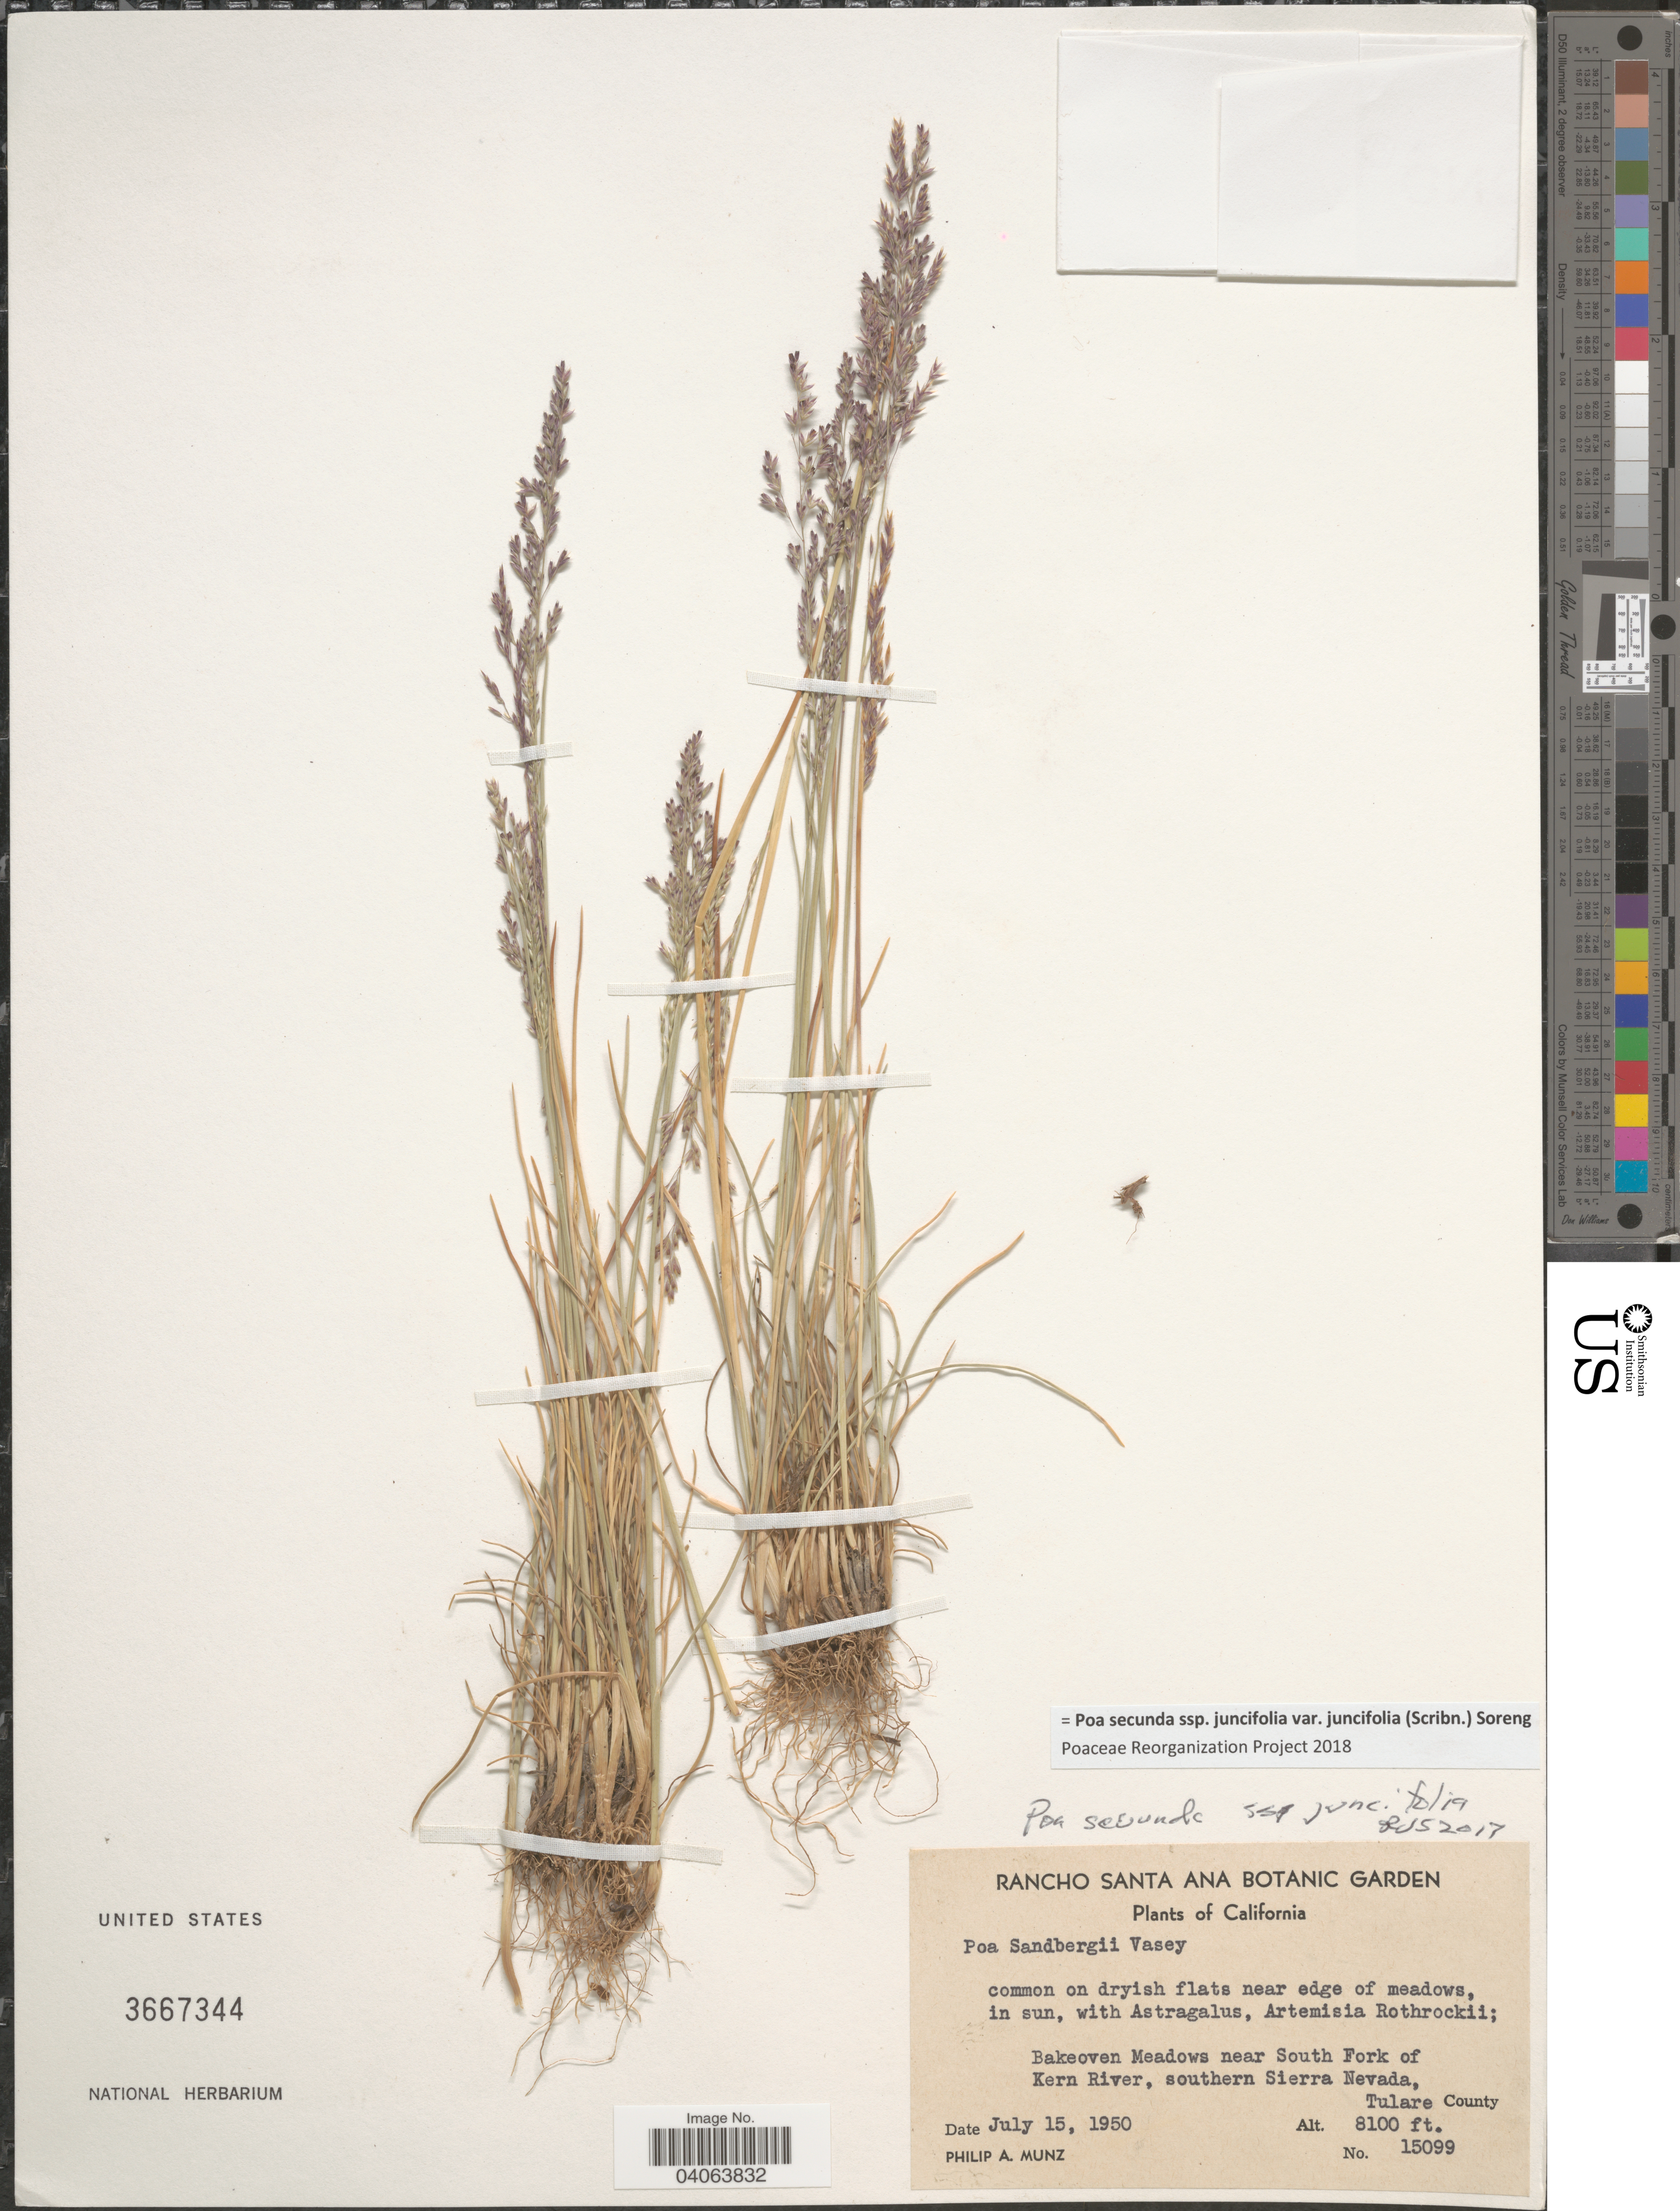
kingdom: Plantae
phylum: Tracheophyta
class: Liliopsida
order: Poales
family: Poaceae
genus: Poa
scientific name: Poa secunda subsp. juncifolia var. juncifolia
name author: (Scribn.) Soreng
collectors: P. A. Munz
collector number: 15099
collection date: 1950-07-15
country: United States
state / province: California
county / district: Tulare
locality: In dryish flats near edge of meadows, in sun. Bakeoven Meadows near South Fork of Kern River, southern Sierra Nevada, Tulare County.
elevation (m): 2469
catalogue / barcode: US 3667344